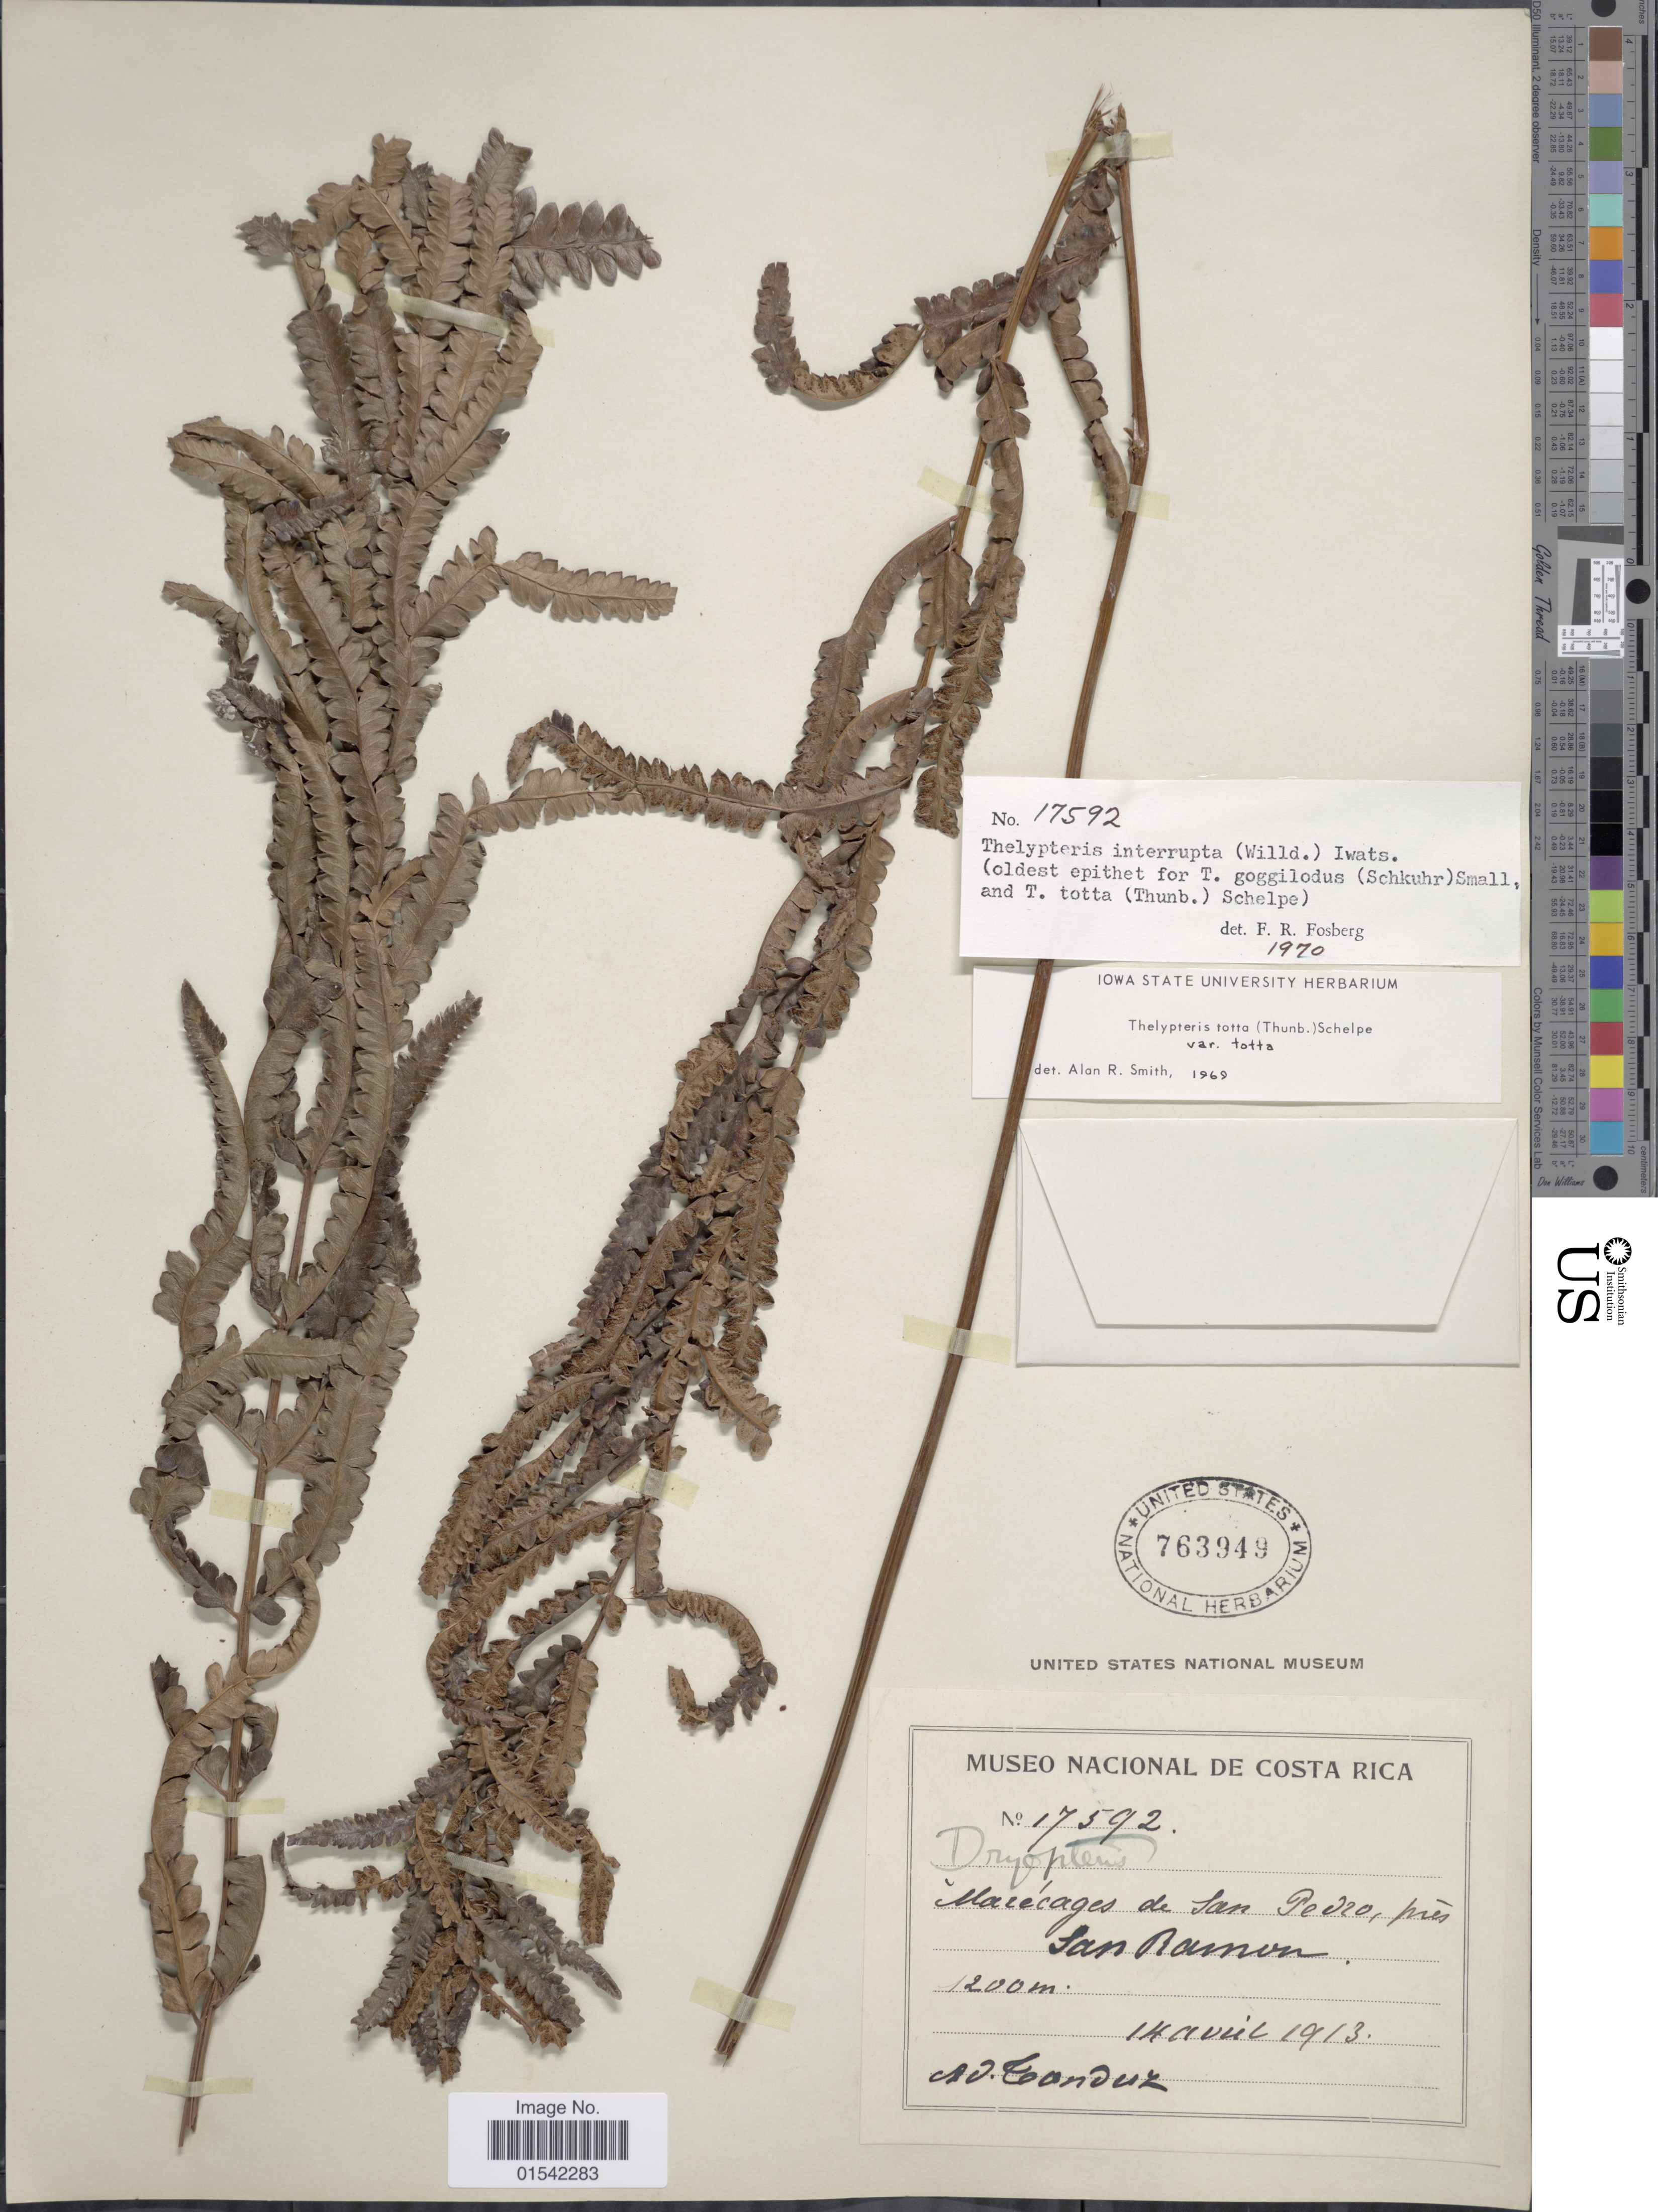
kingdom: Plantae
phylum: Tracheophyta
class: Polypodiopsida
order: Polypodiales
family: Thelypteridaceae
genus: Cyclosorus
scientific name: Cyclosorus interruptus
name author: (Willd.) H. Itô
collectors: A. Tonduz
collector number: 17592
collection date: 1913-04-14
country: Costa Rica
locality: Marecages de San Pedro, prés San Ramon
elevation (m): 1200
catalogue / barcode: US 763949